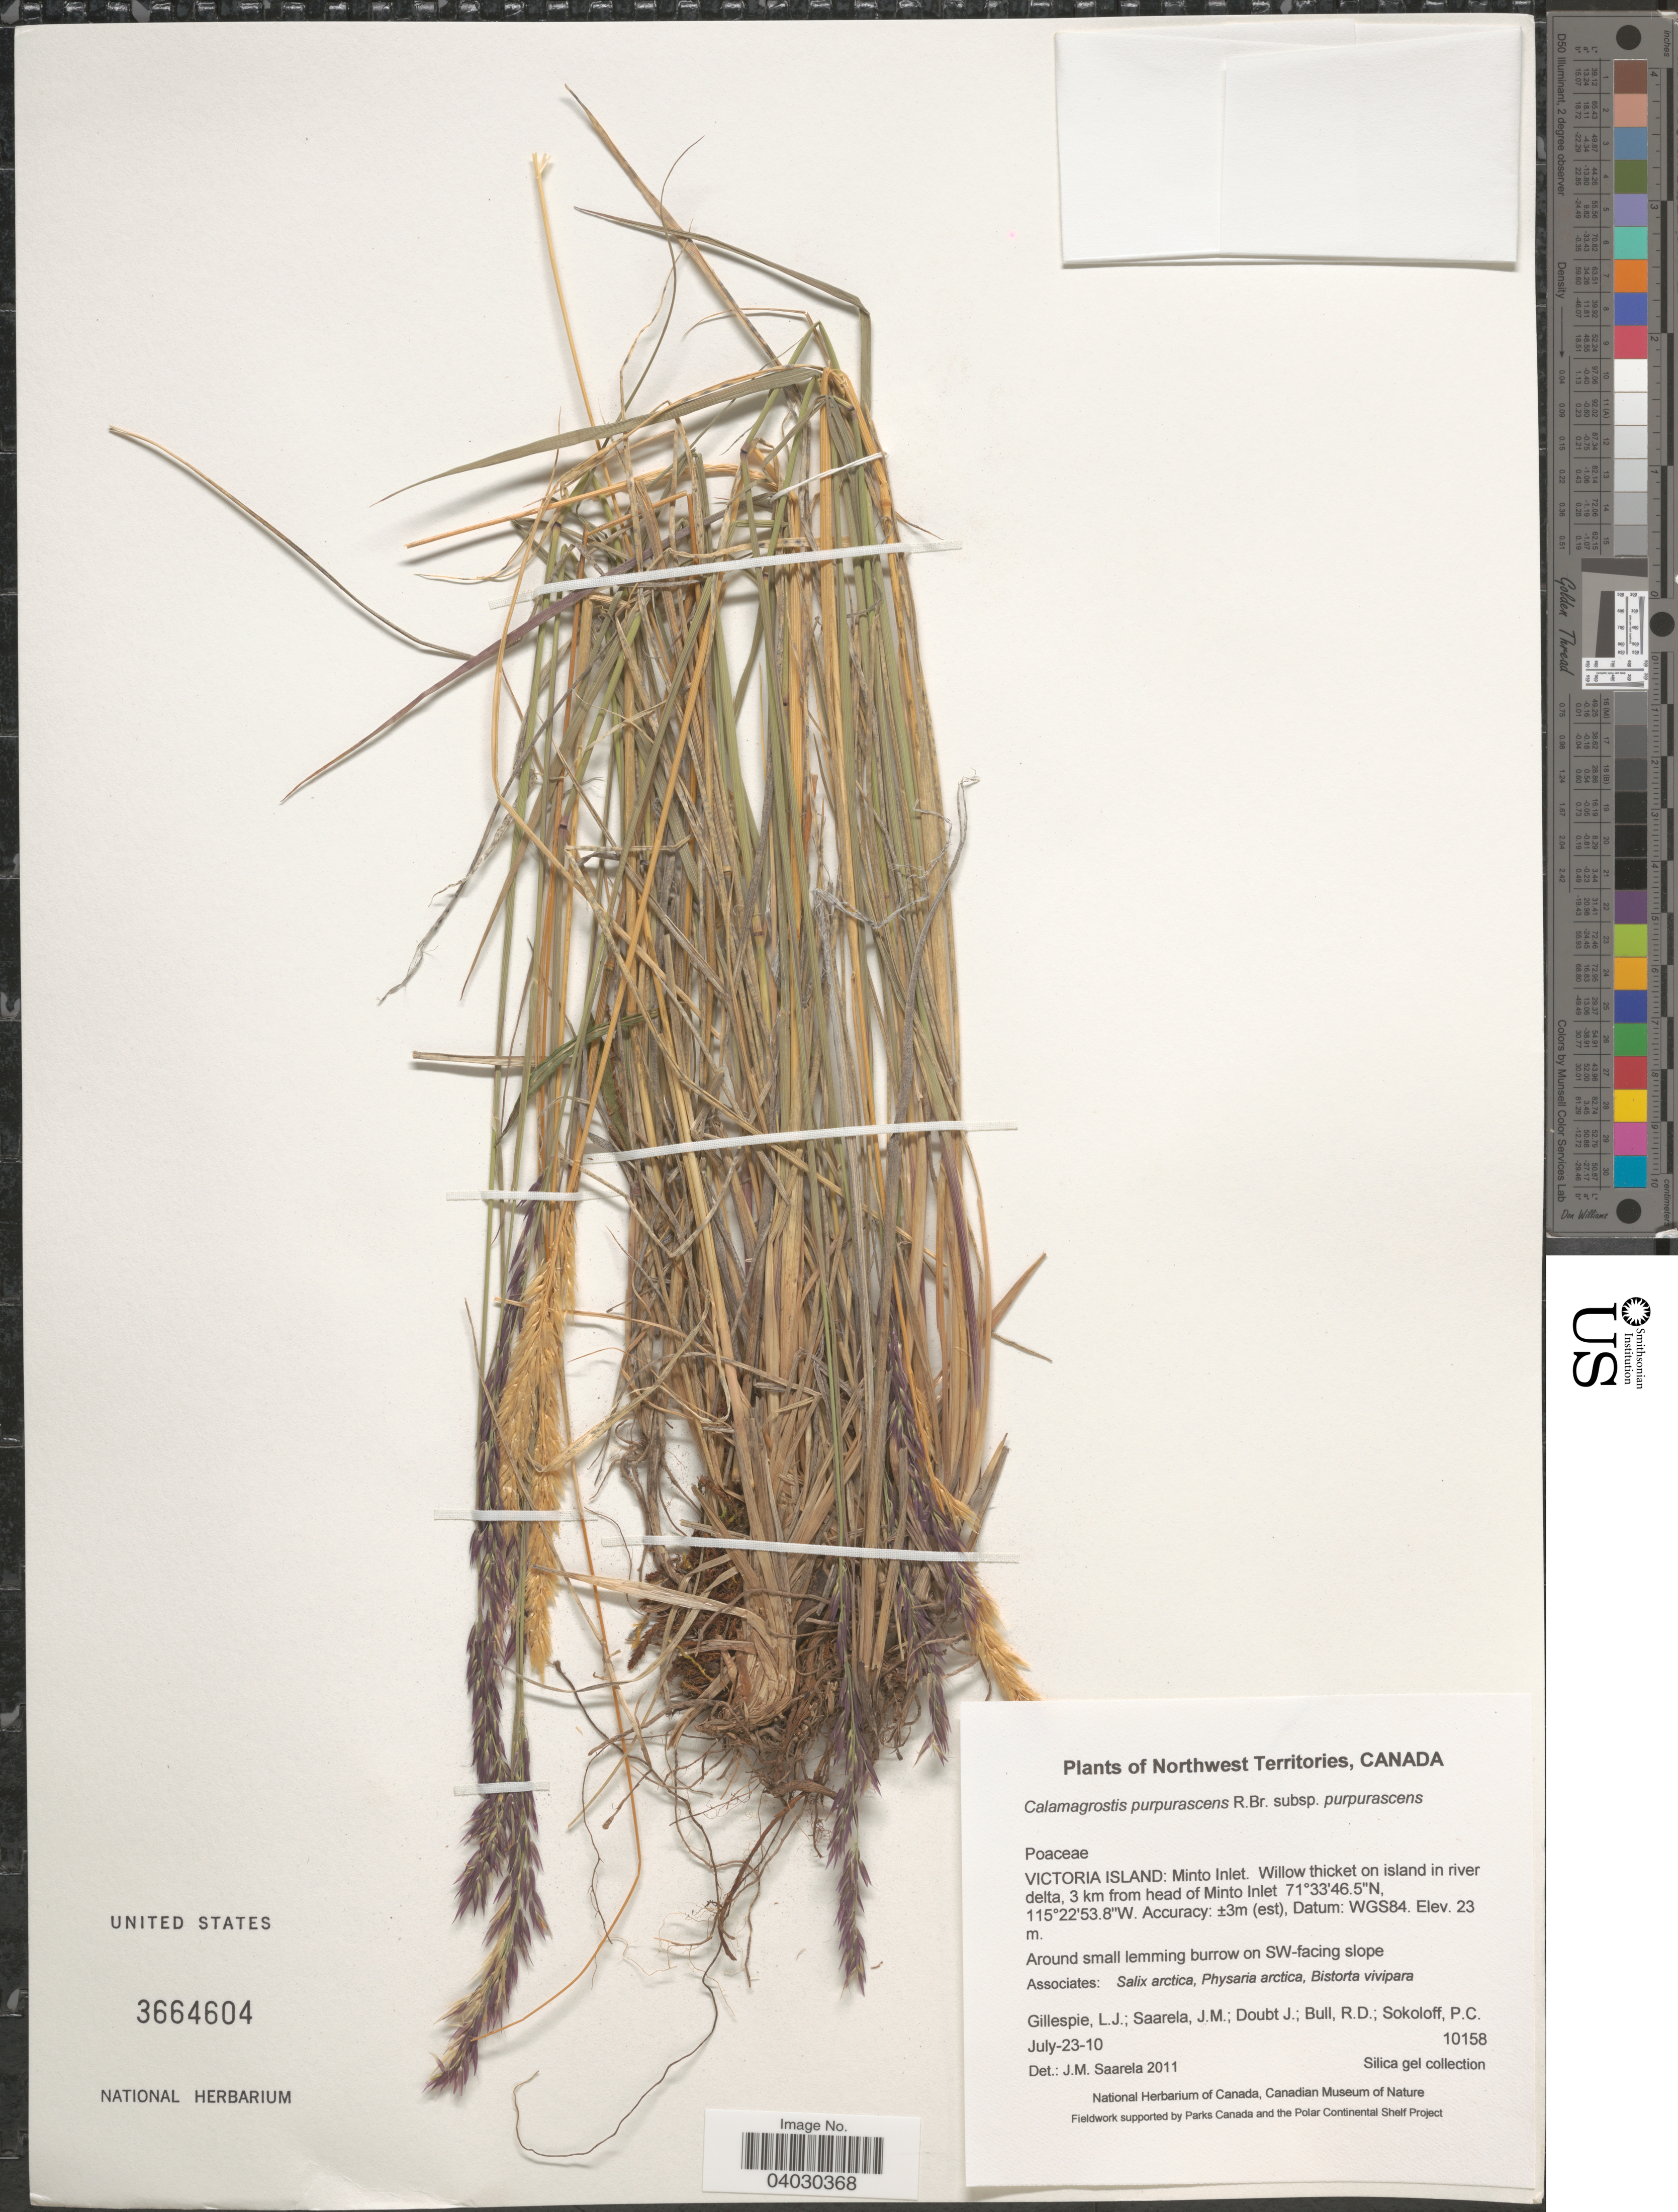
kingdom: Plantae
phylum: Tracheophyta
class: Liliopsida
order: Poales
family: Poaceae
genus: Calamagrostis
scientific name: Calamagrostis purpurascens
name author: R. Br.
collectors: L. Gillespie, J. Saarela, J. Doubt, R. Bull & P. Sokoloff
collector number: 10158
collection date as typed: Transcribed d/m/y: 23/7/10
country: Canada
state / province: Northwest Territories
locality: Victoria Island: Minto Inlet. On island in river delta, 3 km from head of Minto Inlet. Datum: WGS84. On SW-facing slope.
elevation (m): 23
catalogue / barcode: US 3664604